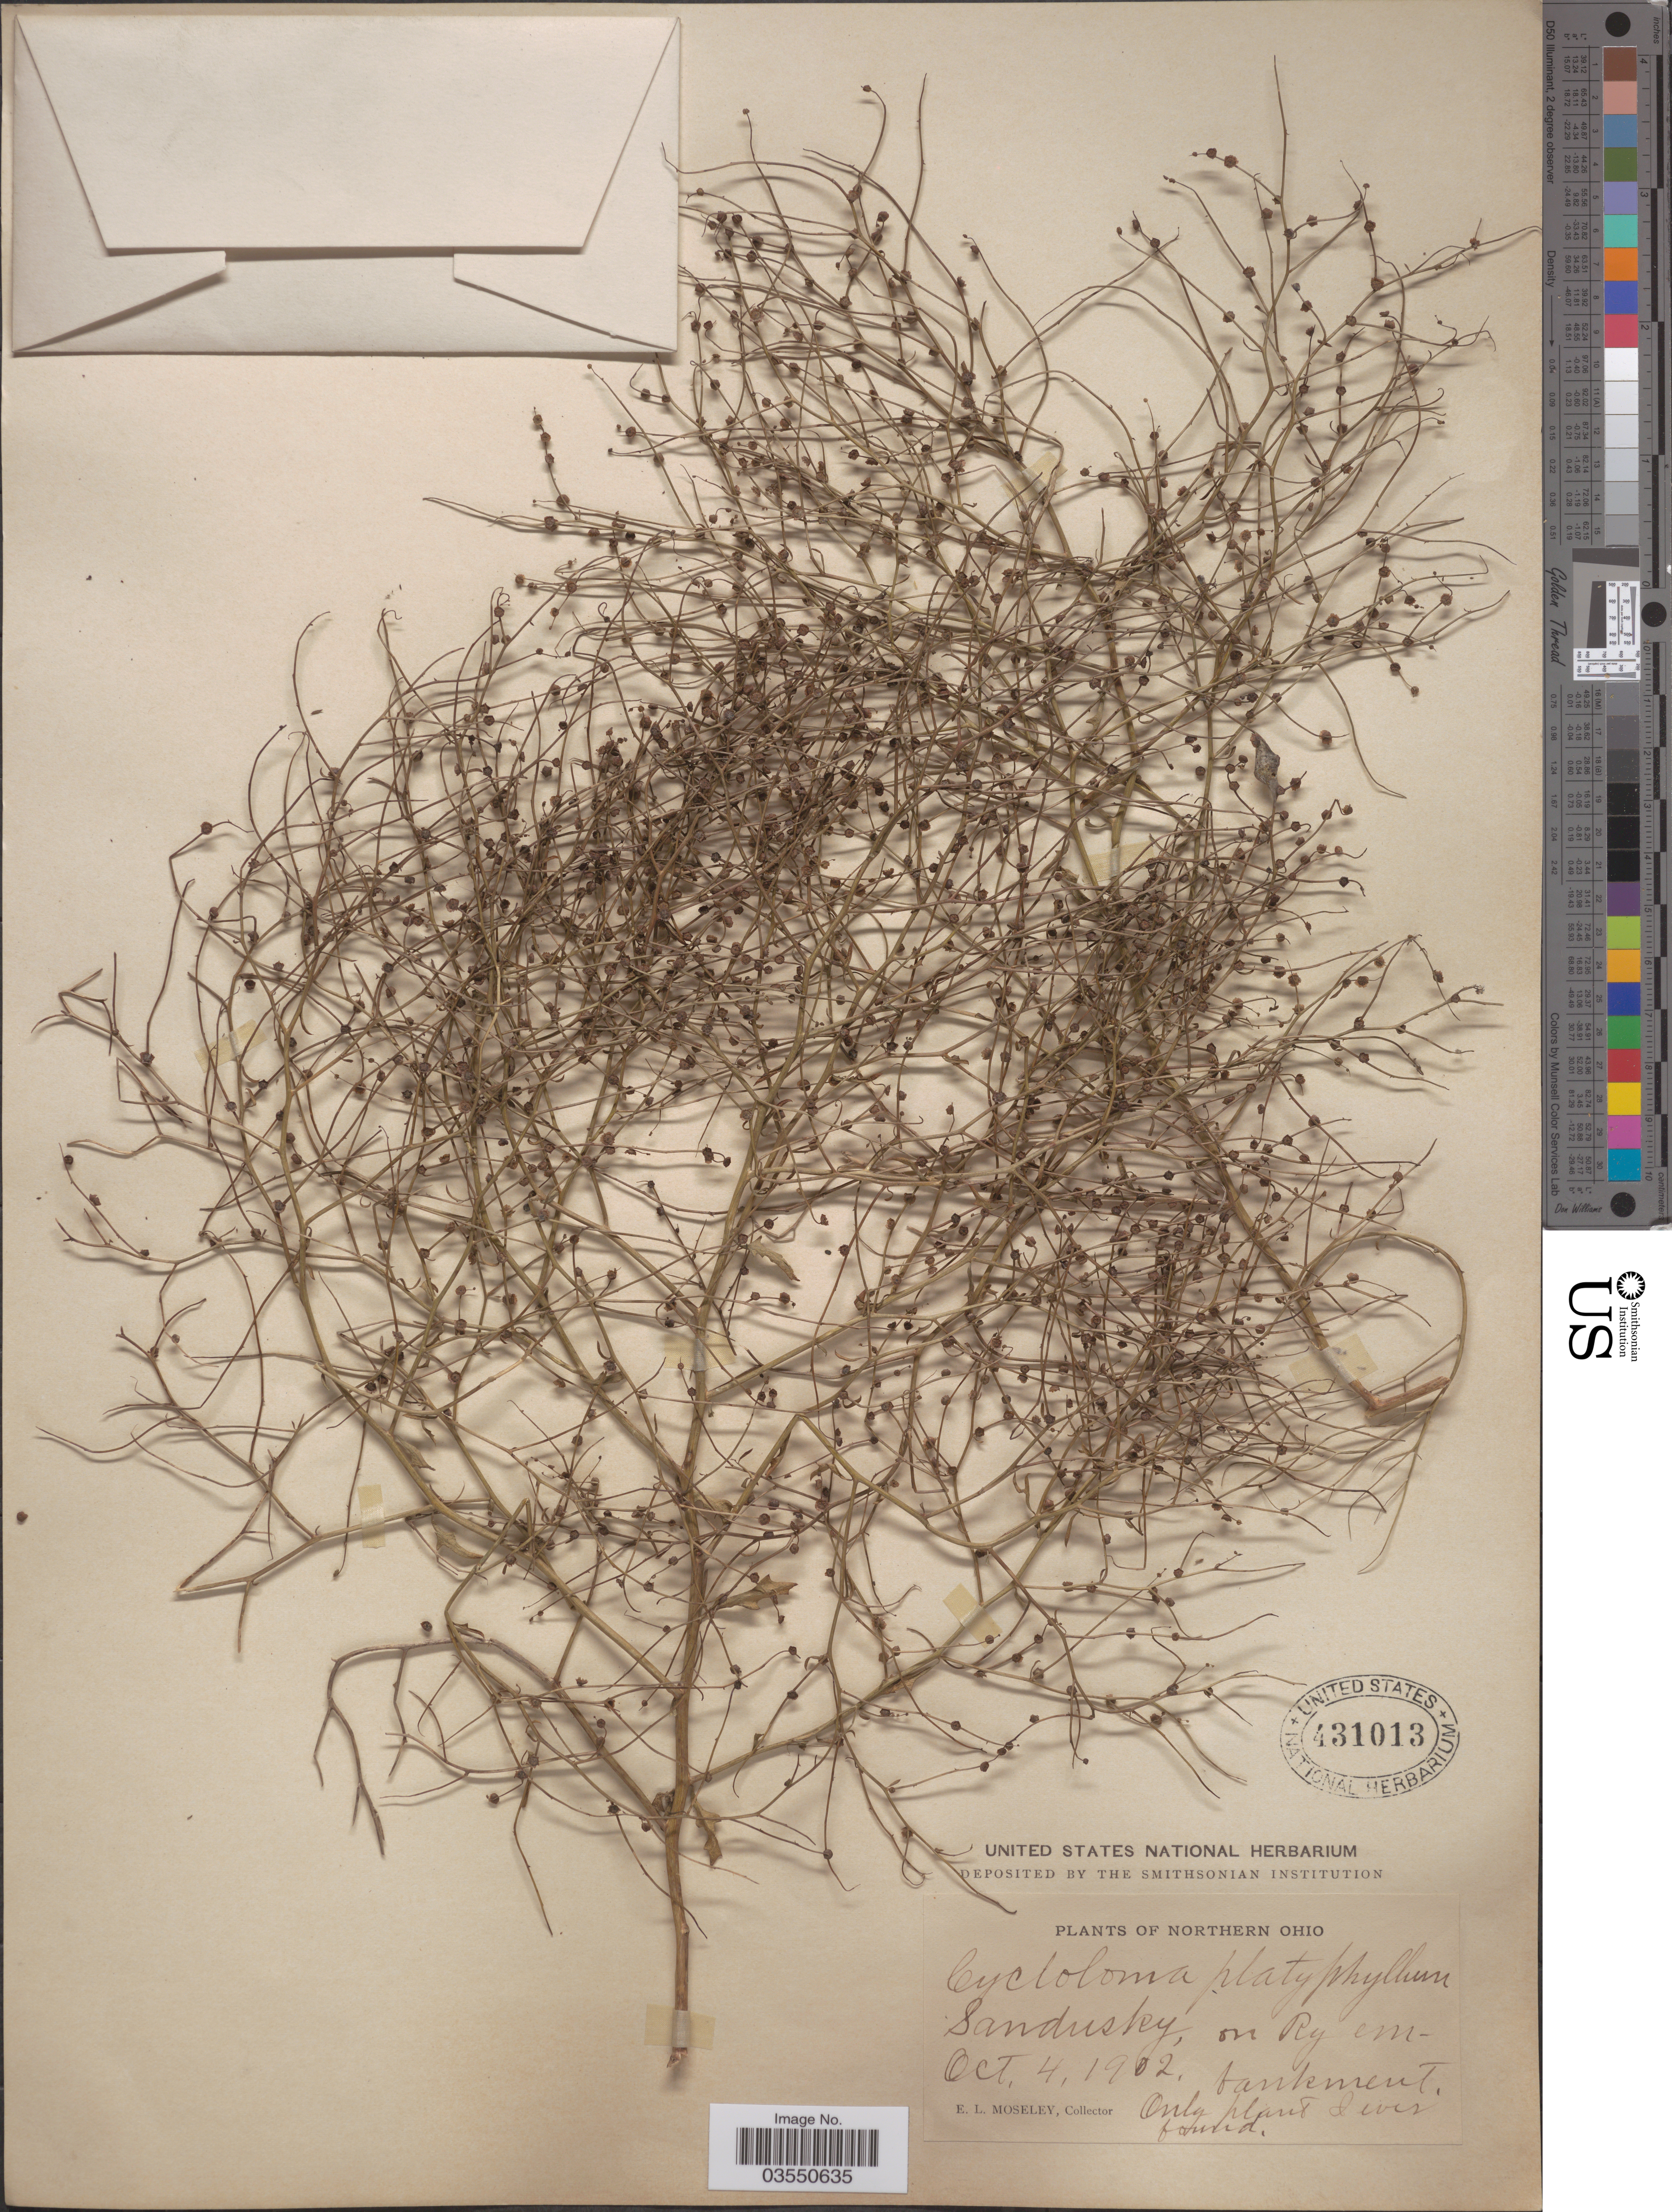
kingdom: Plantae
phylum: Tracheophyta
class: Magnoliopsida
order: Caryophyllales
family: Amaranthaceae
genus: Dysphania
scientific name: Dysphania atriplicifolia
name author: (Spreng.) G. Kadereit et al.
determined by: U.S. National Herbarium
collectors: E. Moseley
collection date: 1902-10-04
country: United States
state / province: Ohio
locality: Northern Ohio. On Ry embankment.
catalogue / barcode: US 431013